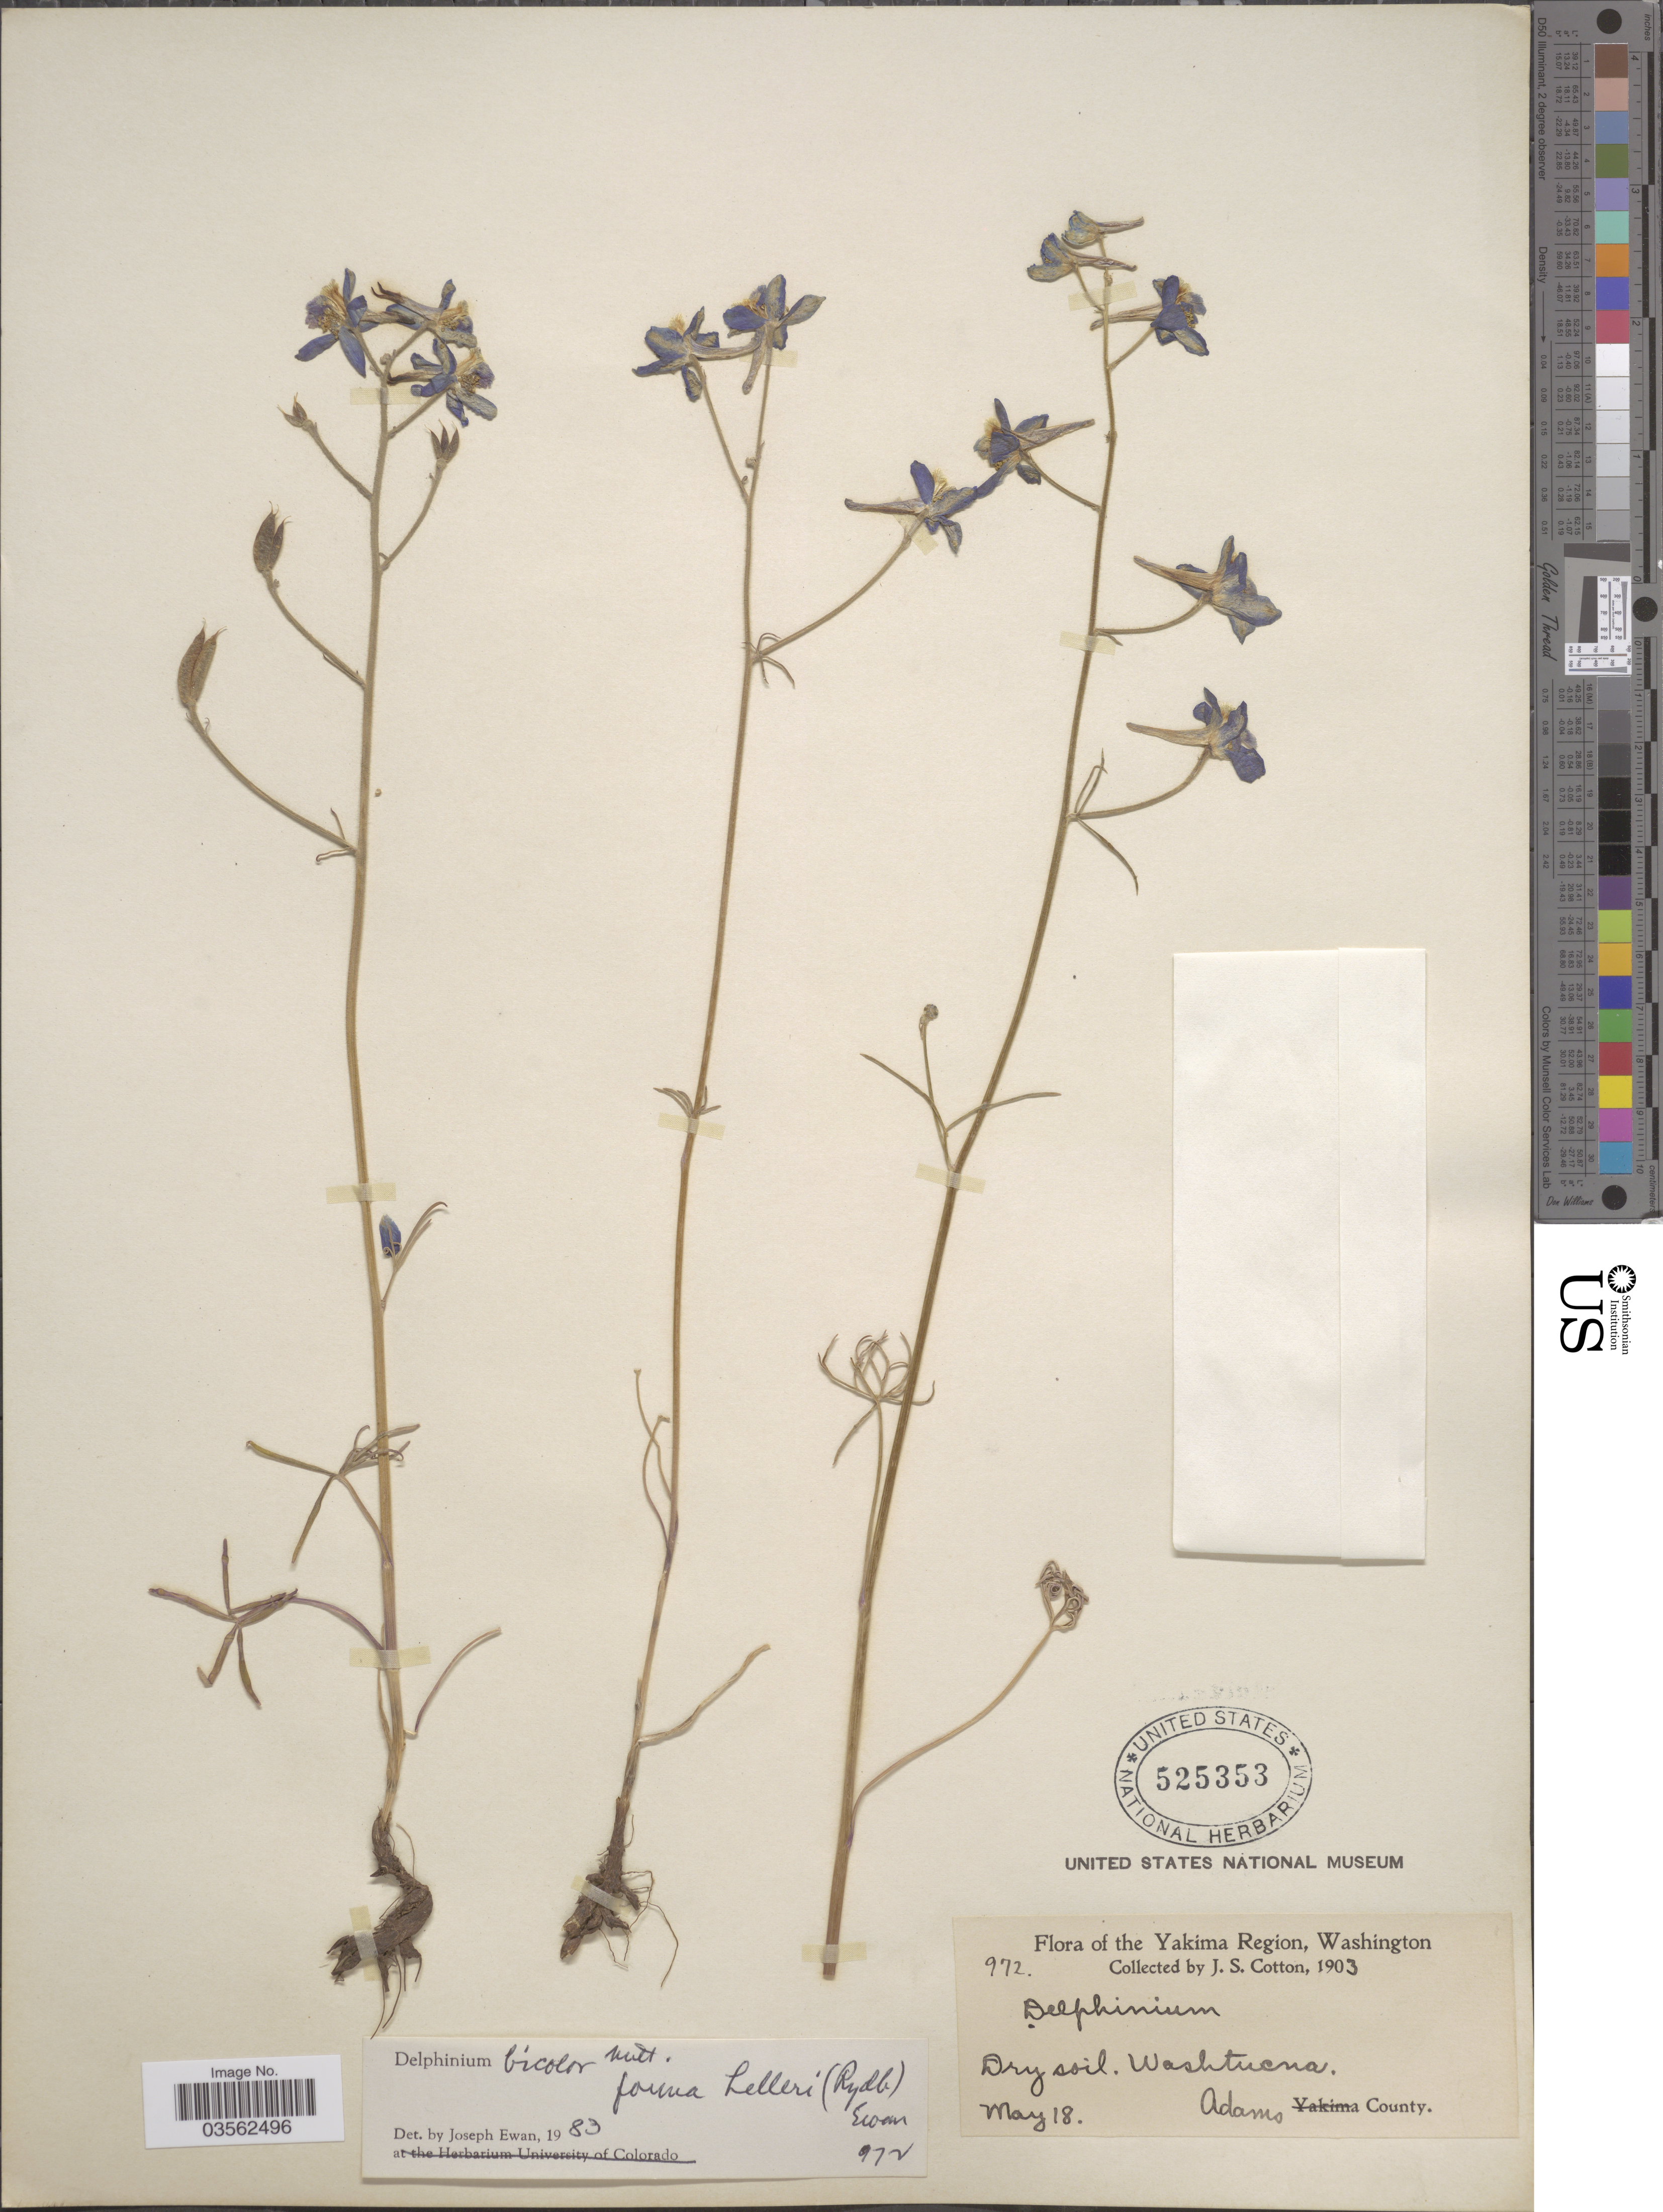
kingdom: Plantae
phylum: Tracheophyta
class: Magnoliopsida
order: Ranunculales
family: Ranunculaceae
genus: Delphinium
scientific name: Delphinium bicolor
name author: Nutt.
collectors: J. S. Cotton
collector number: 972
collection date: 1903-05-18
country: United States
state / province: Washington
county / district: Adams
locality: Yakima Region. Washtucna. Adams County.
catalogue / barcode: US 525353